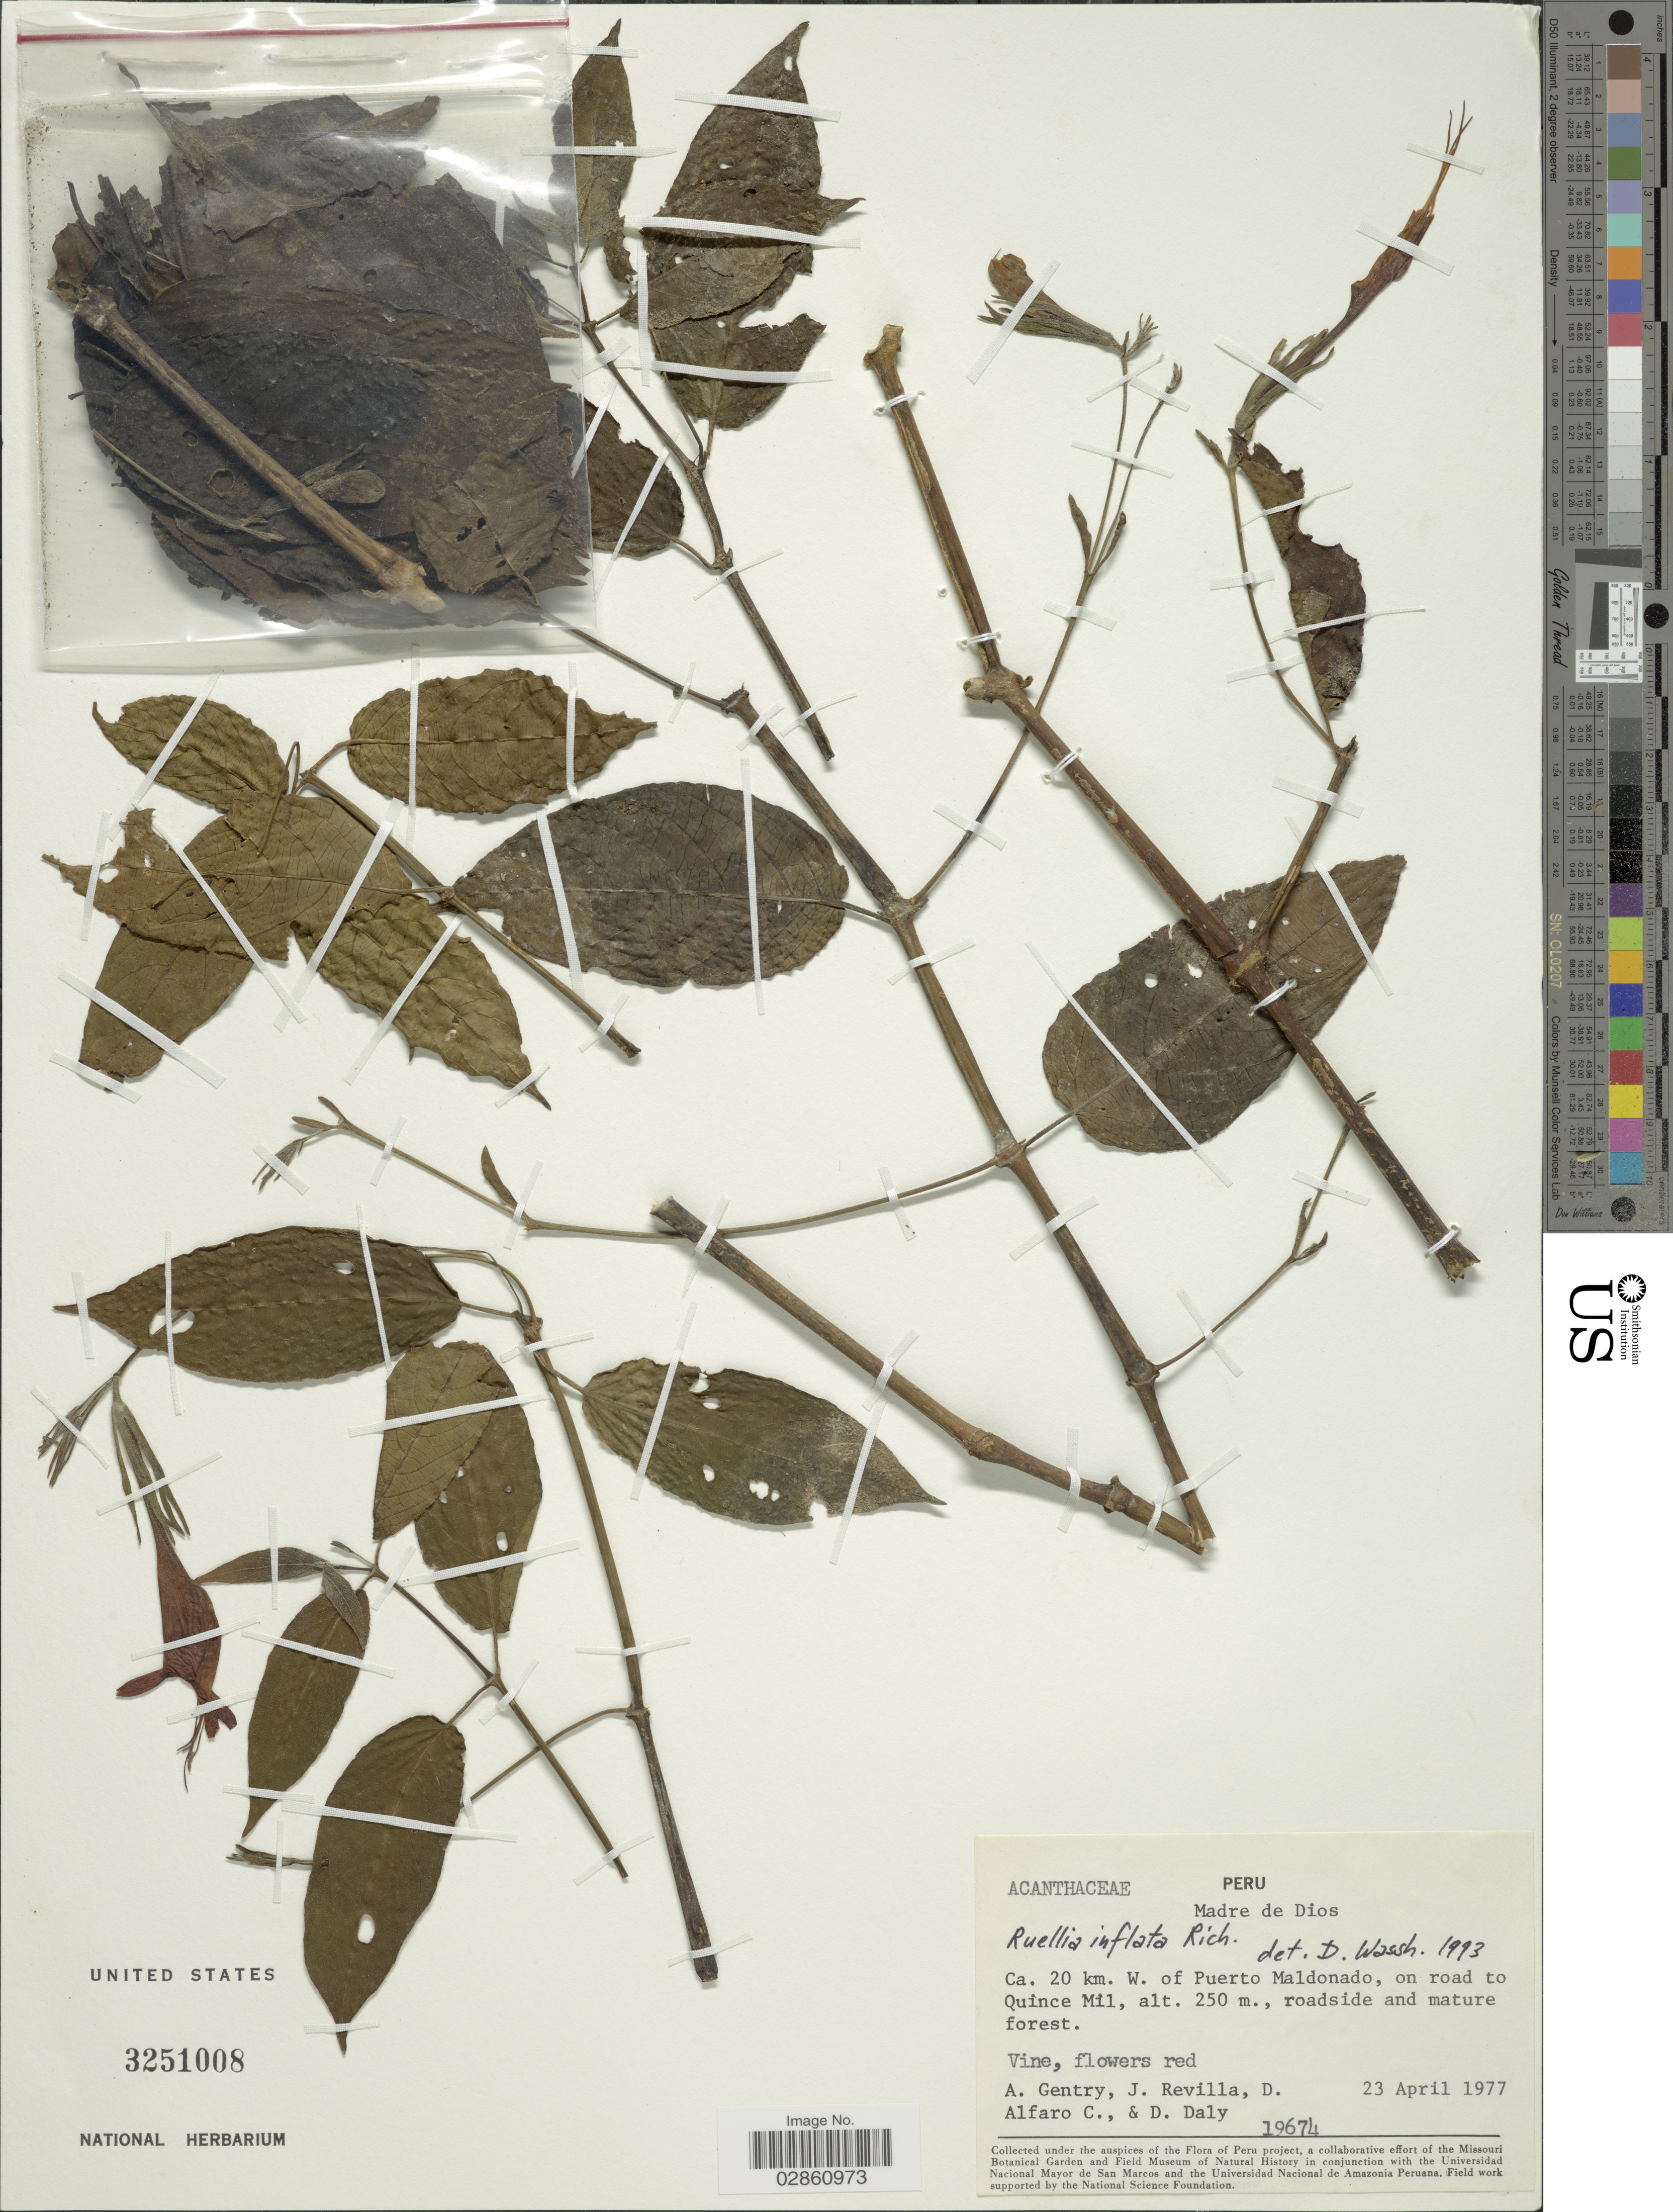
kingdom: Plantae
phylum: Tracheophyta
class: Magnoliopsida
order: Lamiales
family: Acanthaceae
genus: Ruellia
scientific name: Ruellia inflata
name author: Rich.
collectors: A. H. Gentry, J. Revilla, D. Alfaro & D. C. Daly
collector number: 19674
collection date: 1977-04-23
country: Peru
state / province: Madre de Dios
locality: Ca. 20 km. W. of Puerto Maldonado, on road to Quince Mil.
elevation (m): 250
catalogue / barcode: US 3251008